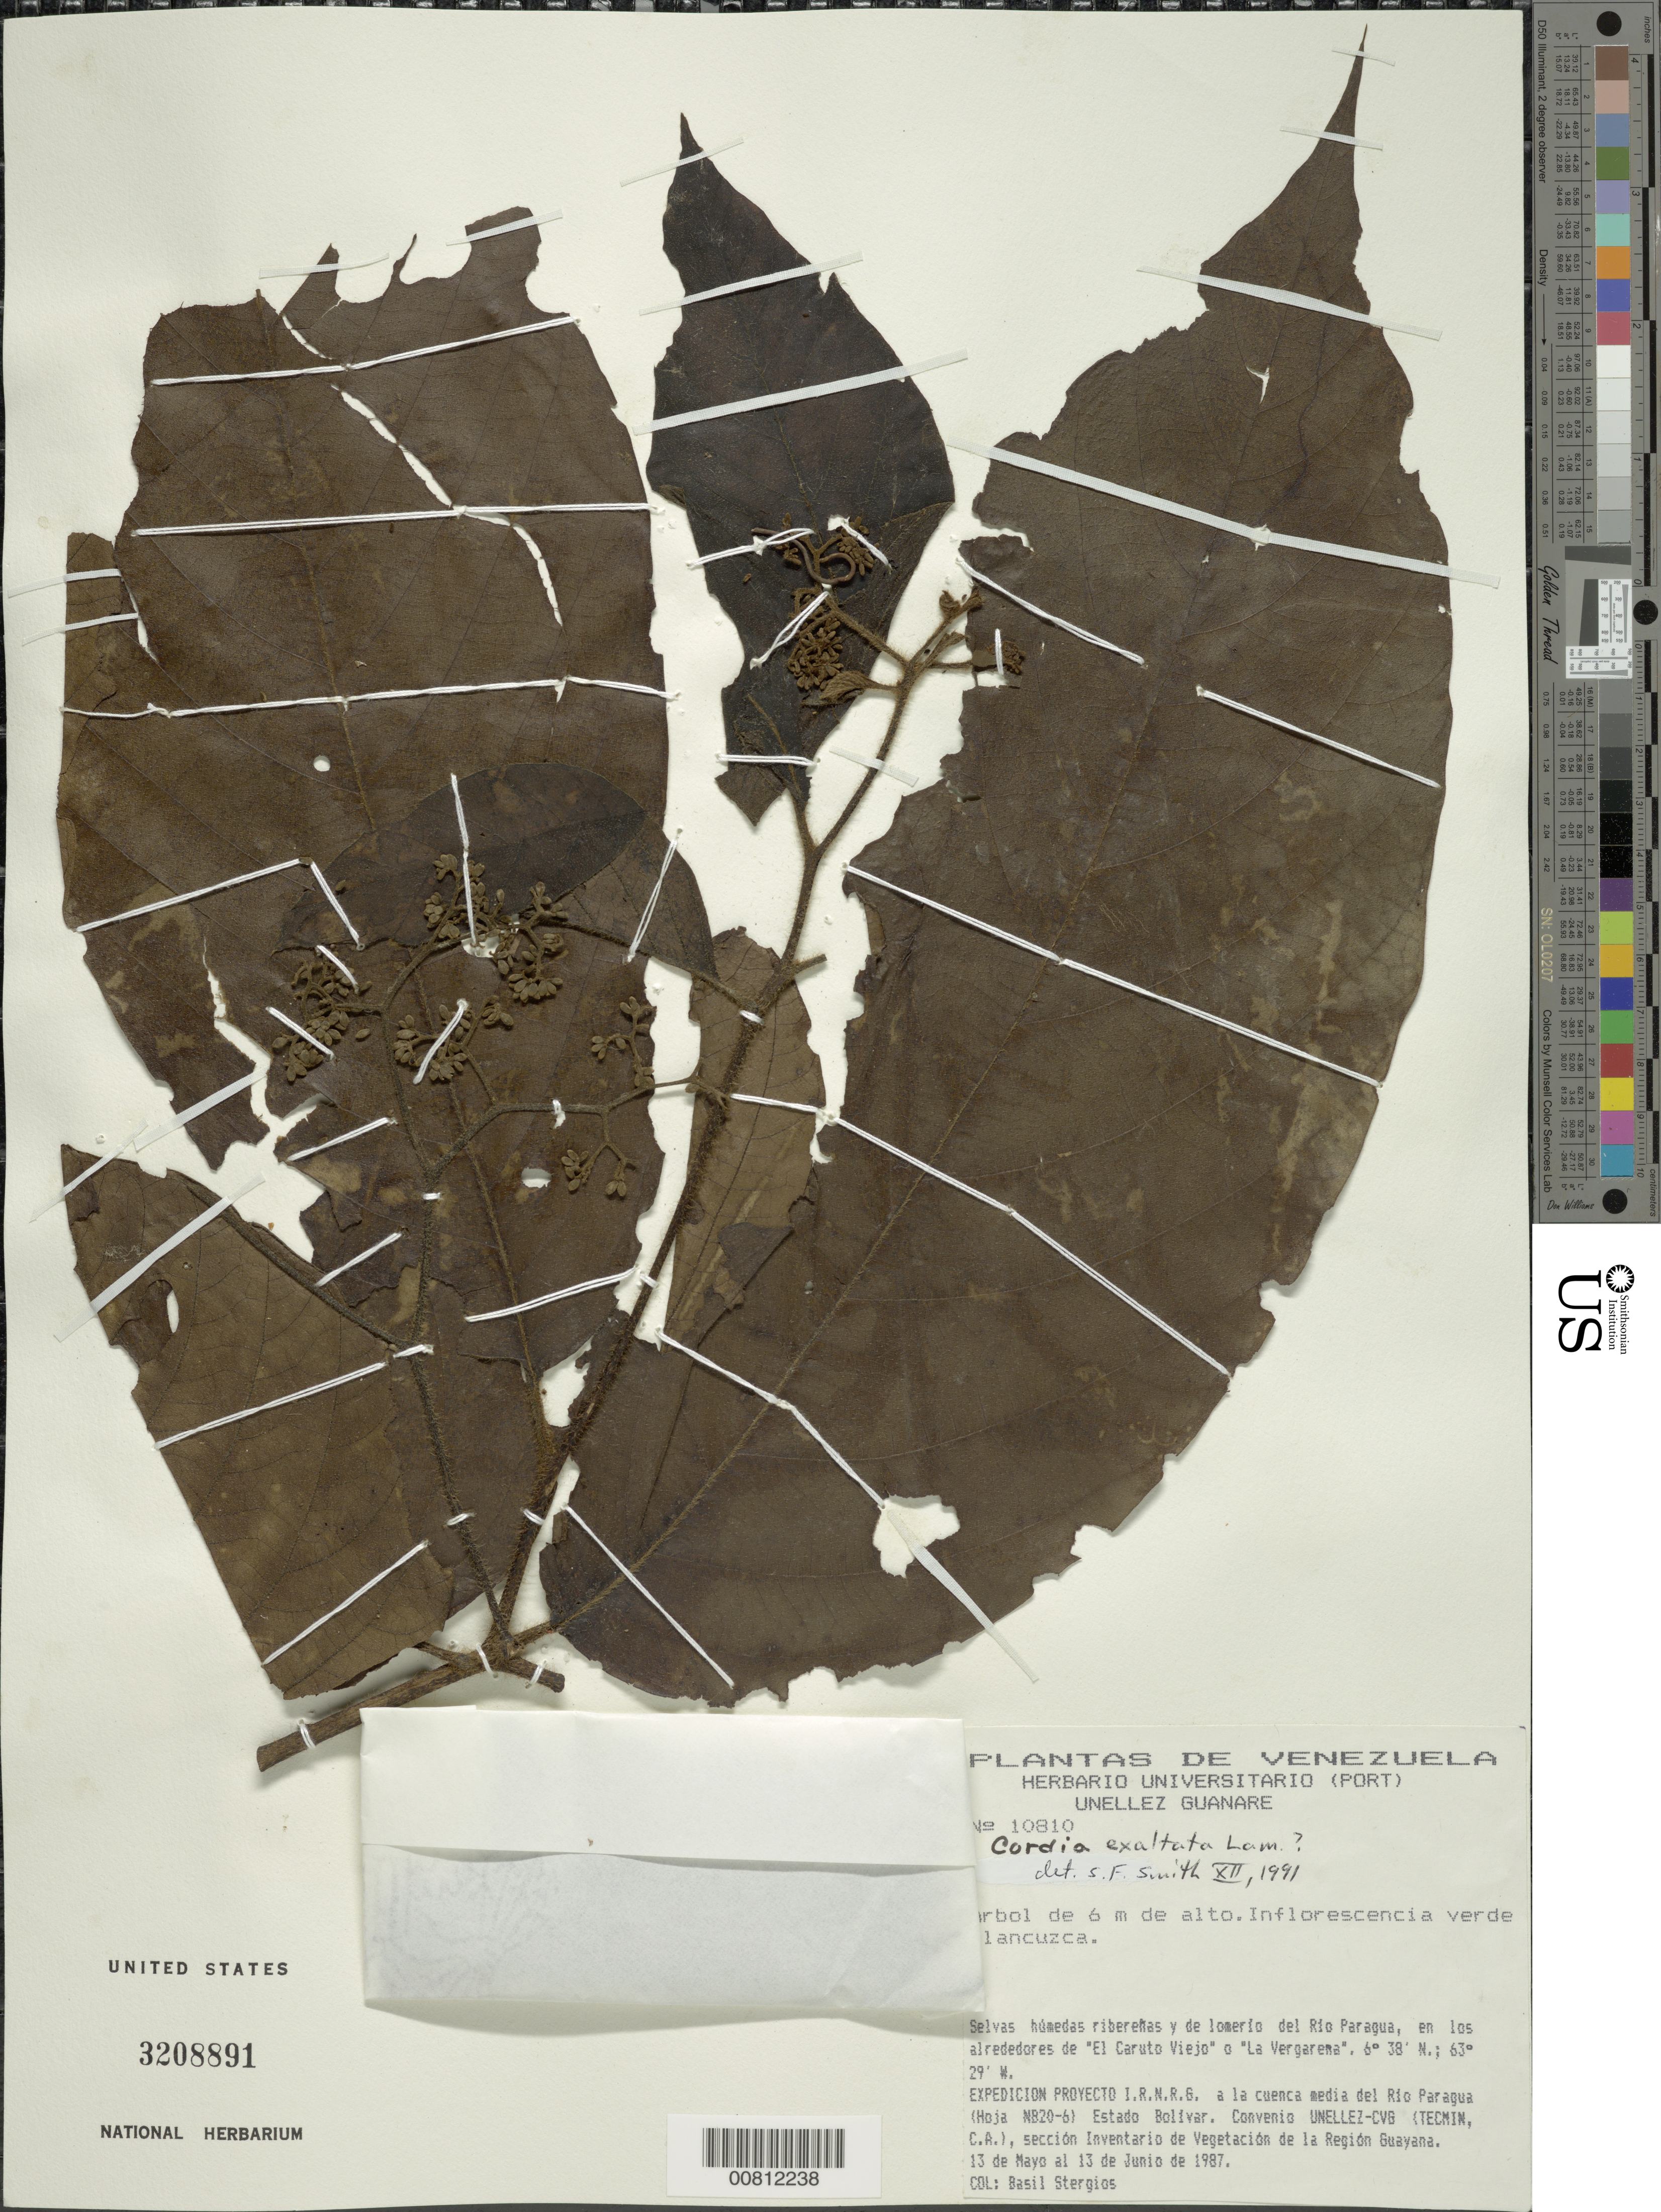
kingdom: Plantae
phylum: Tracheophyta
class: Magnoliopsida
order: Boraginales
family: Cordiaceae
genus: Cordia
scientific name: Cordia exaltata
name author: Lam.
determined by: Smith, Stephen F., (US), NMNH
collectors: B. G. Stergios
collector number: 10810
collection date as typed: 13-May-87 to 13-Jun-87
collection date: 1987-05-13/1987-06-13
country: Venezuela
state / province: Bolívar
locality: Río Paragua, "El Caruto Viejo" o "La Vergarena"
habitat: Selvas húmedas riberenas y de lomerio del río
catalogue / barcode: US 3208891